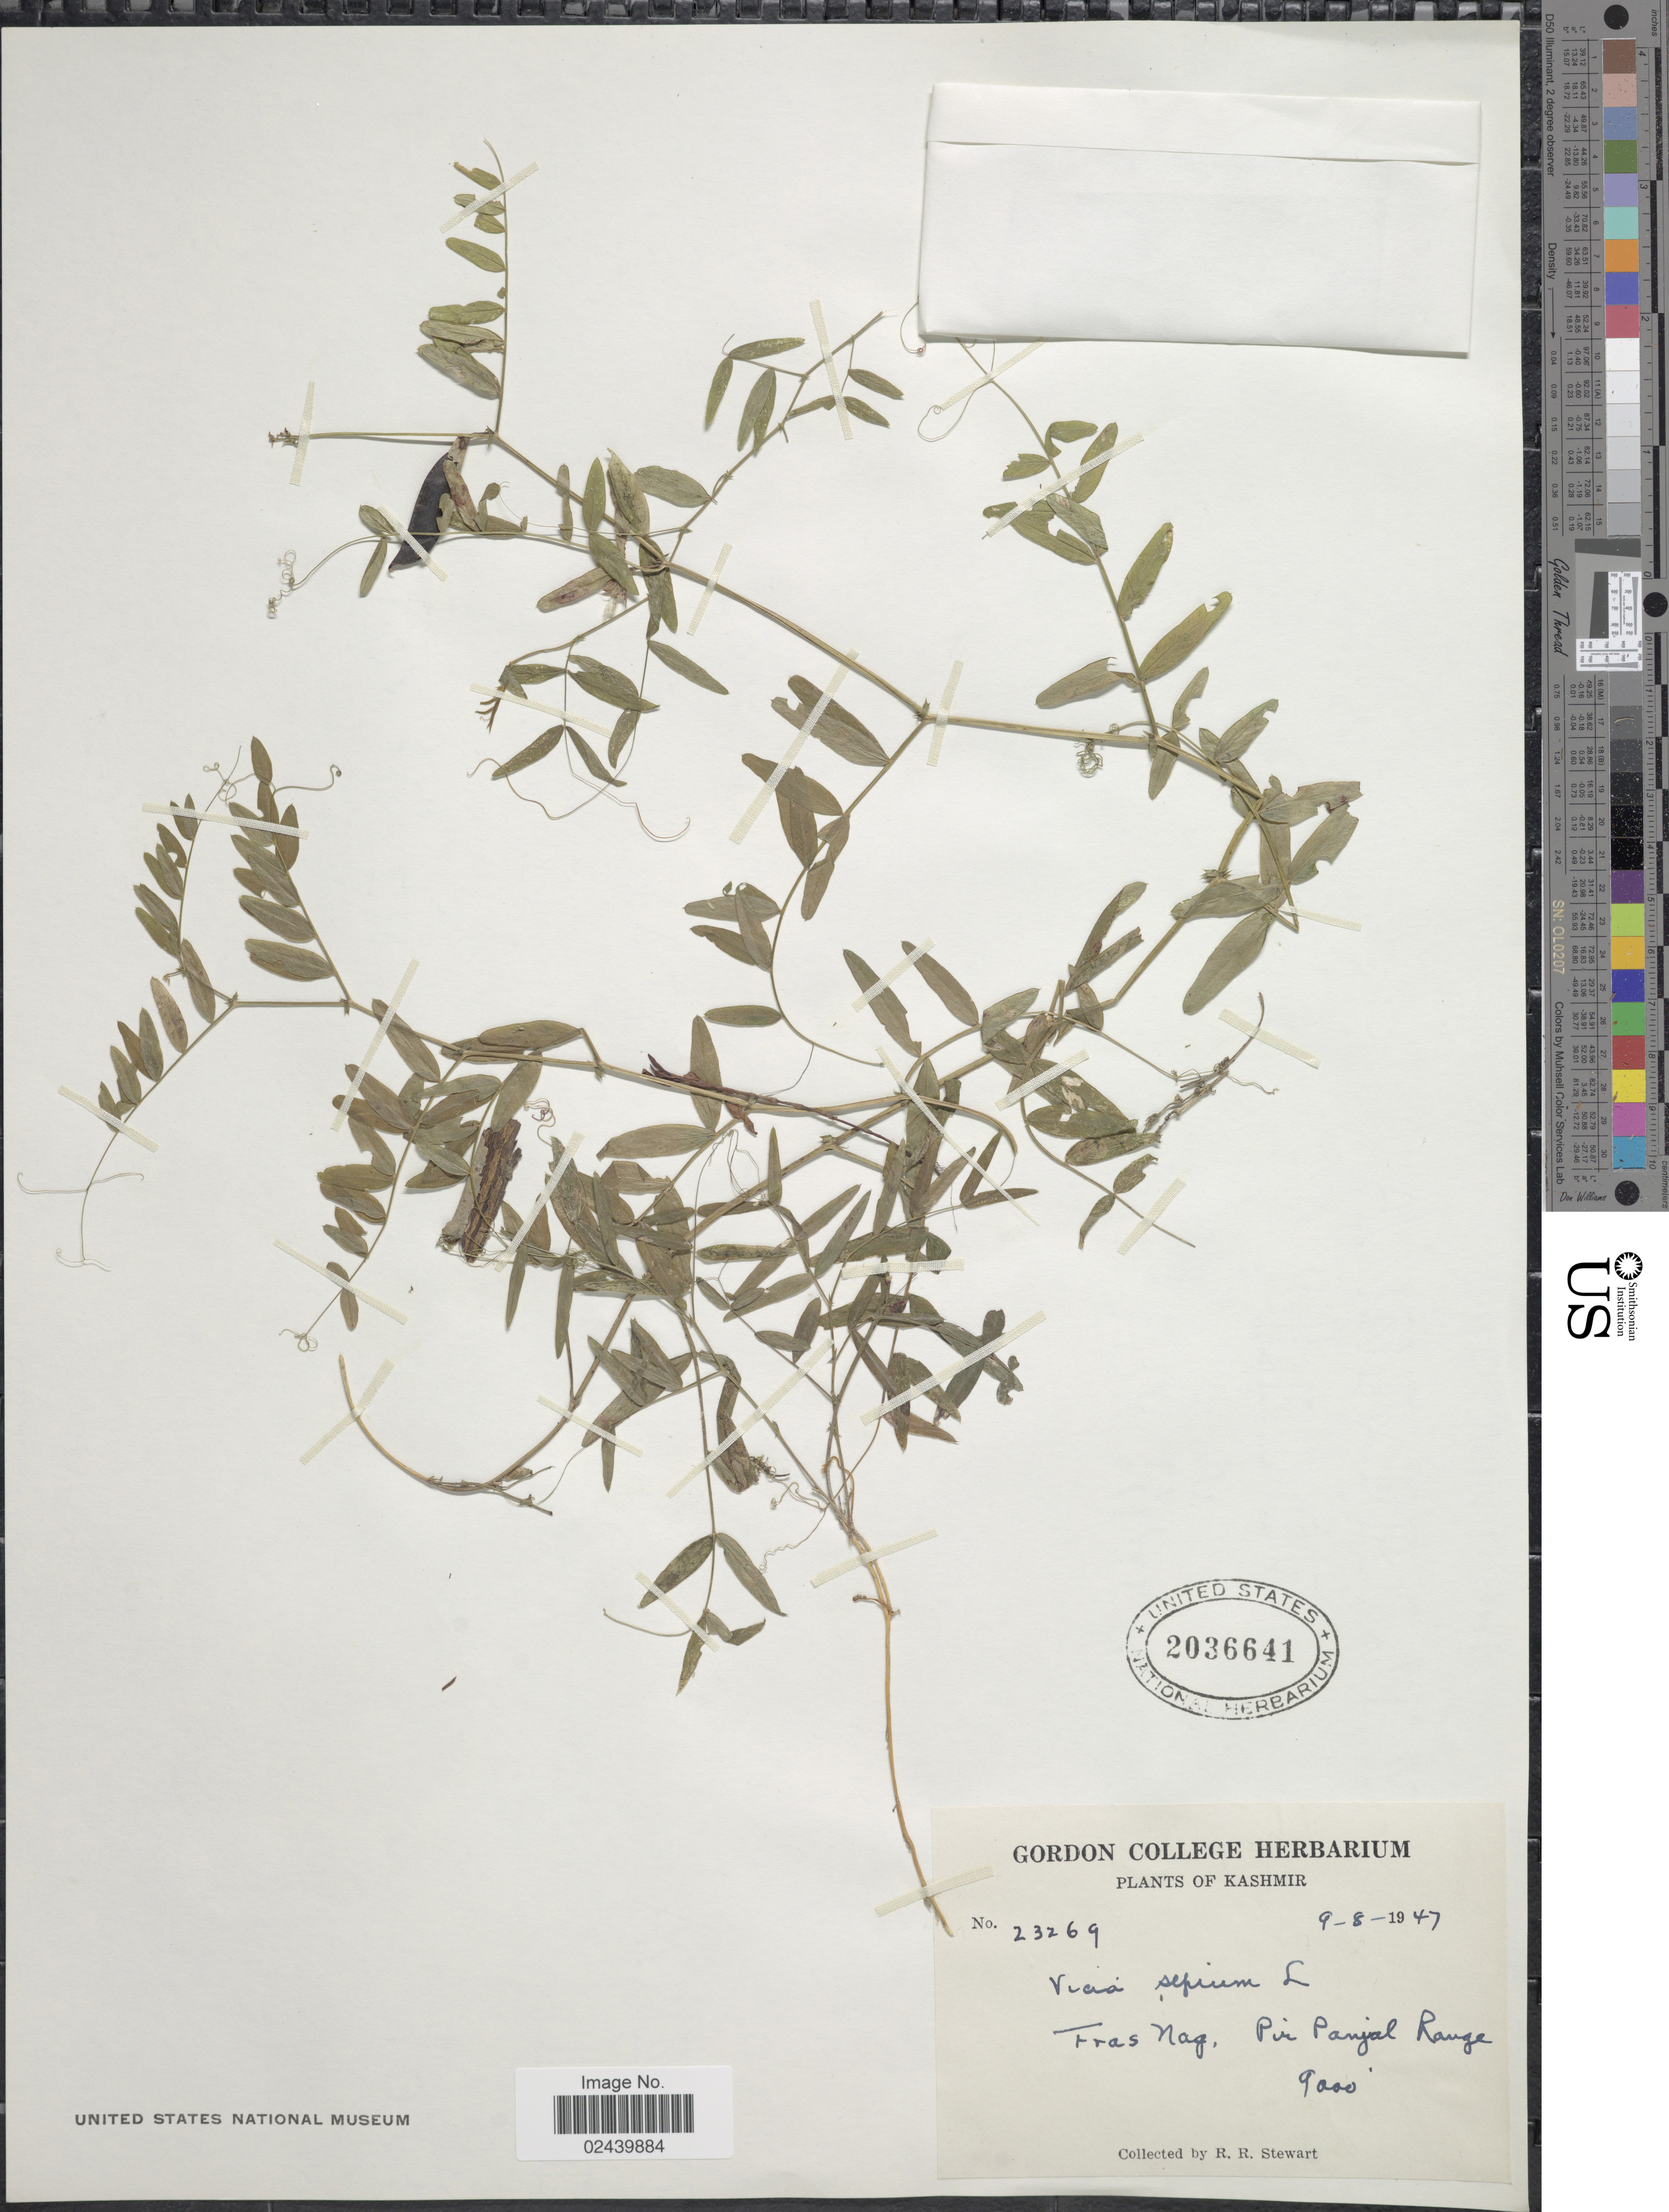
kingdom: Plantae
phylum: Tracheophyta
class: Magnoliopsida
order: Fabales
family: Fabaceae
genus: Vicia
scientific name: Vicia sepium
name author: L.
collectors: R. R. Stewart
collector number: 23269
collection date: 1947-08-09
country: India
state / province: Jammu and Kashmir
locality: Kashmir. Fras Nag. Pir Panjal Range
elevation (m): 2743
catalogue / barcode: US 2036641